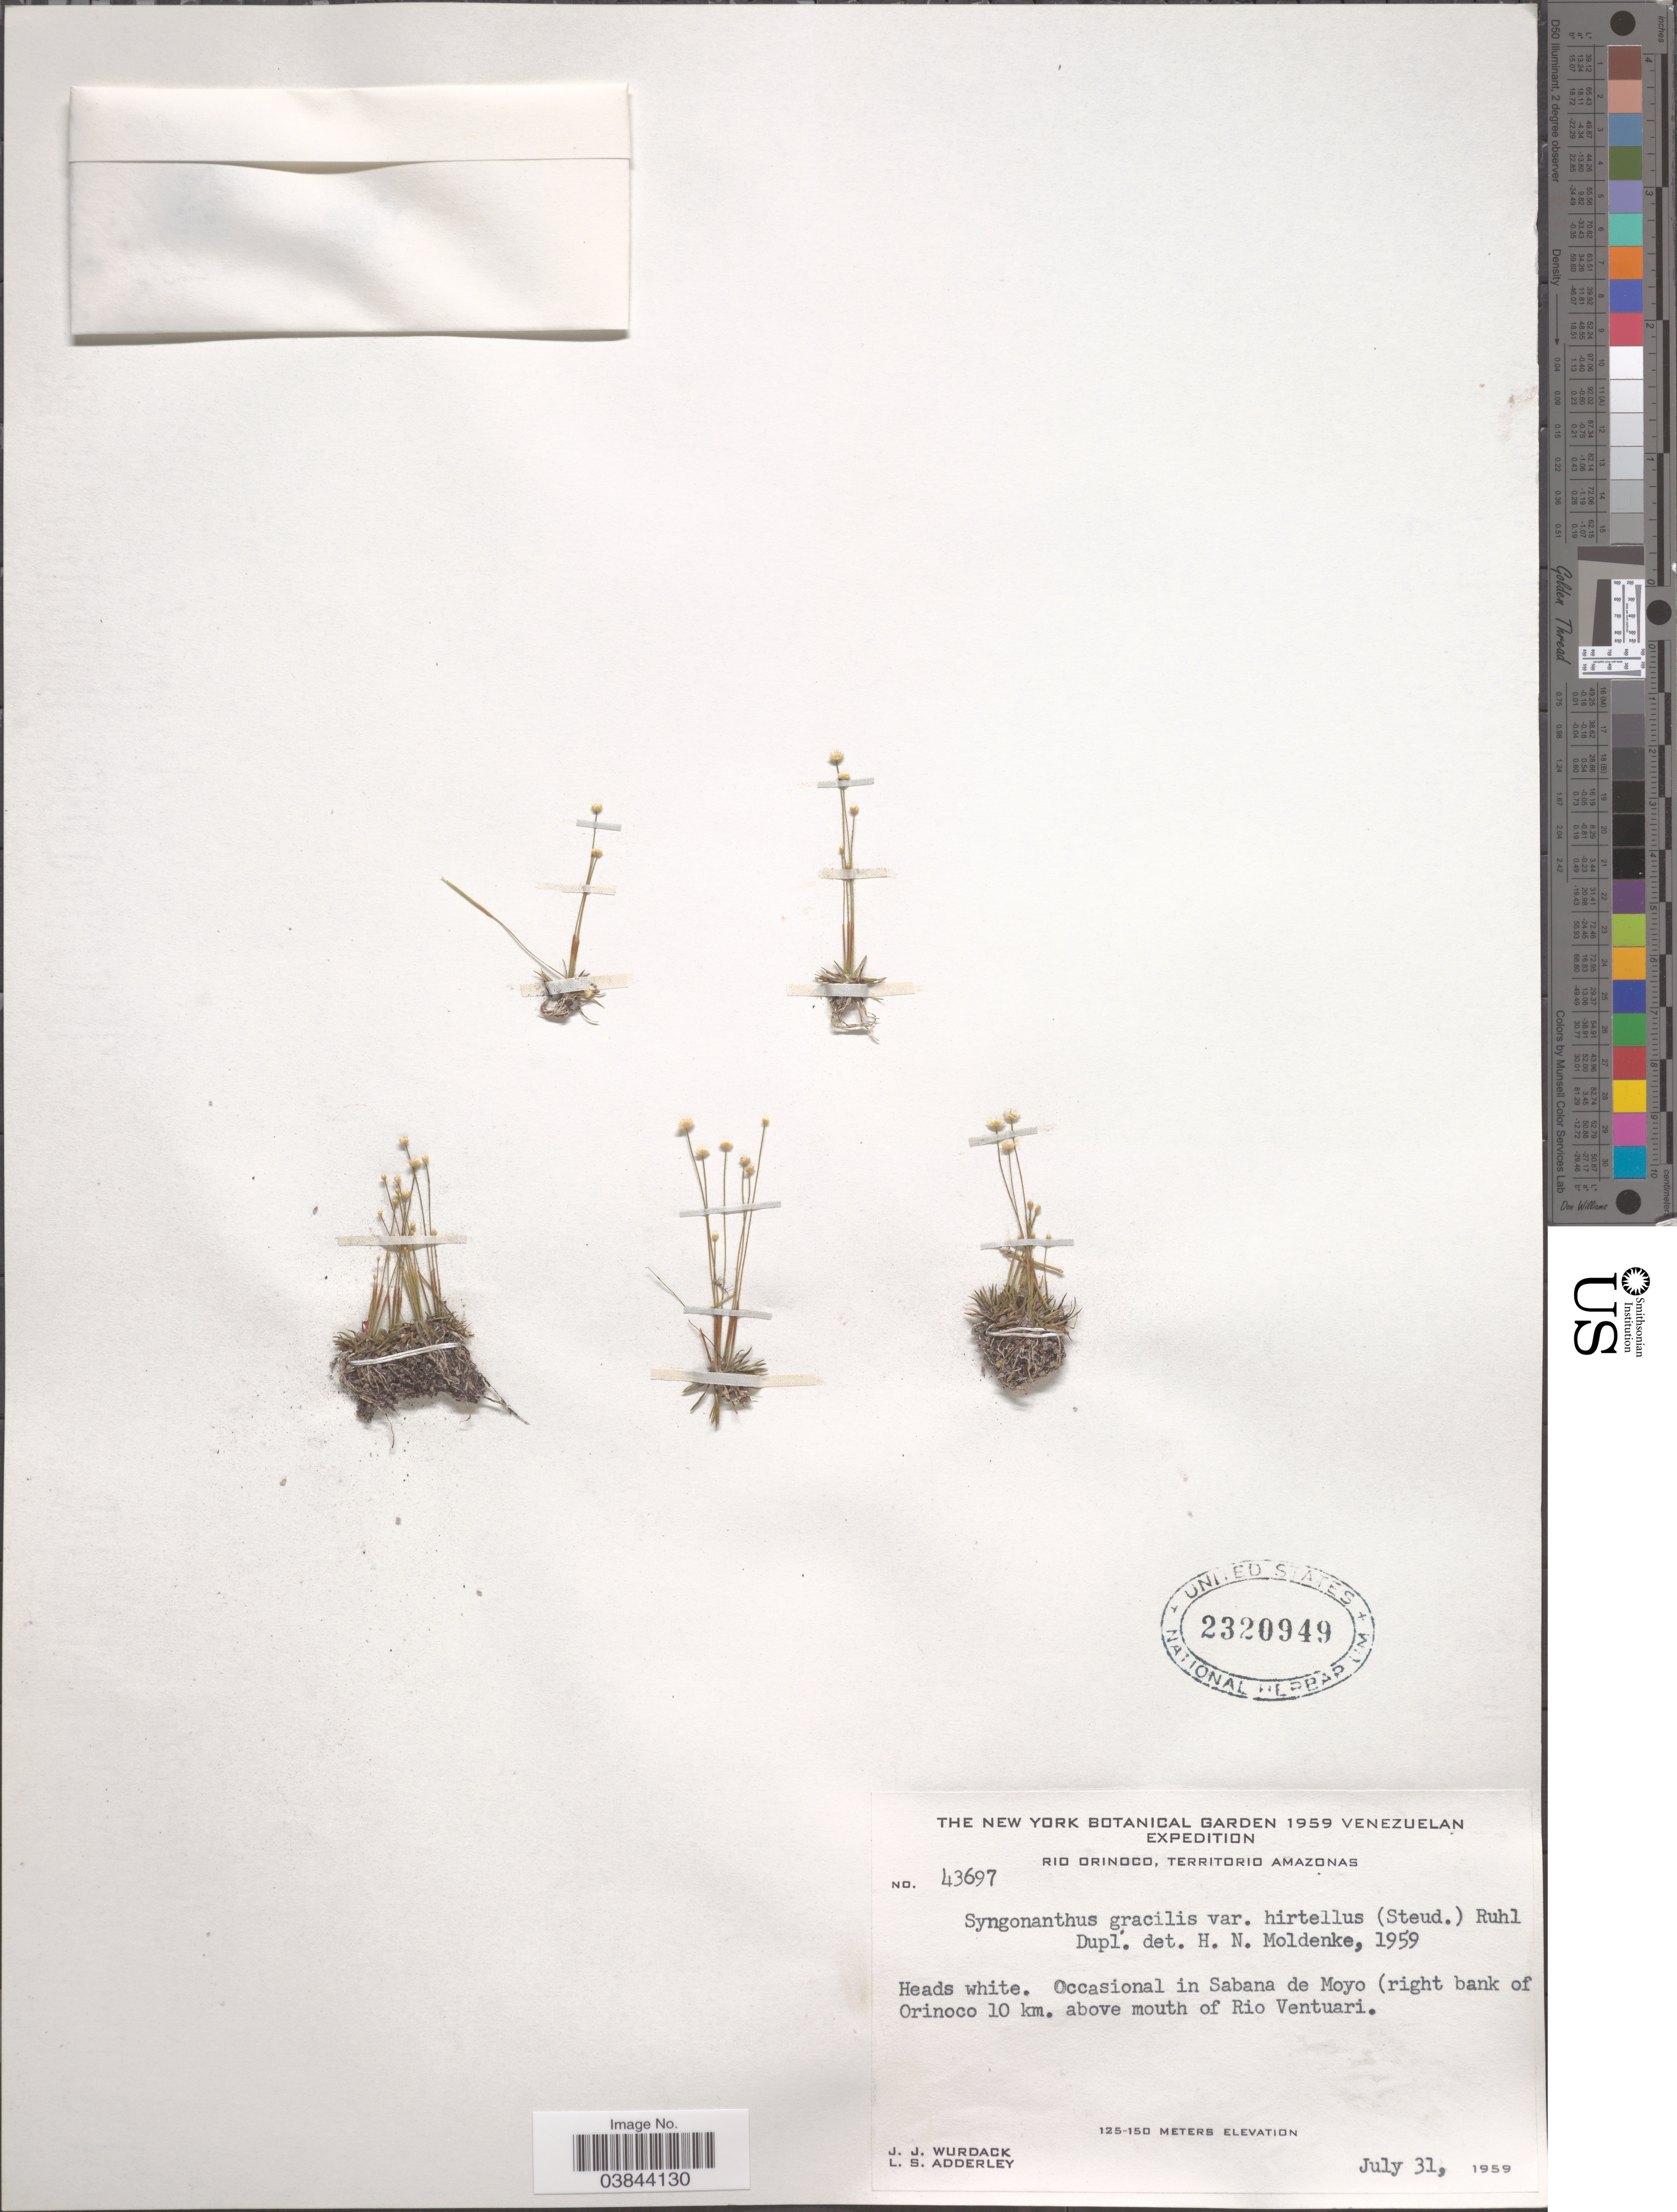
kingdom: Plantae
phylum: Tracheophyta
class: Liliopsida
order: Poales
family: Eriocaulaceae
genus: Syngonanthus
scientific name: Syngonanthus gracilis var. hirtellus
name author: (Steud.) Ruhland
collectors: J. J. Wurdack & L. S. Adderley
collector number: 43697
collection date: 1959-07-31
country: Venezuela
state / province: Amazonas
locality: Rio Orinoco. In Sabana de Moyo (right bank of Orinoco 10 km. above mouth of Rio Ventuari.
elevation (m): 125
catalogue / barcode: US 2320949